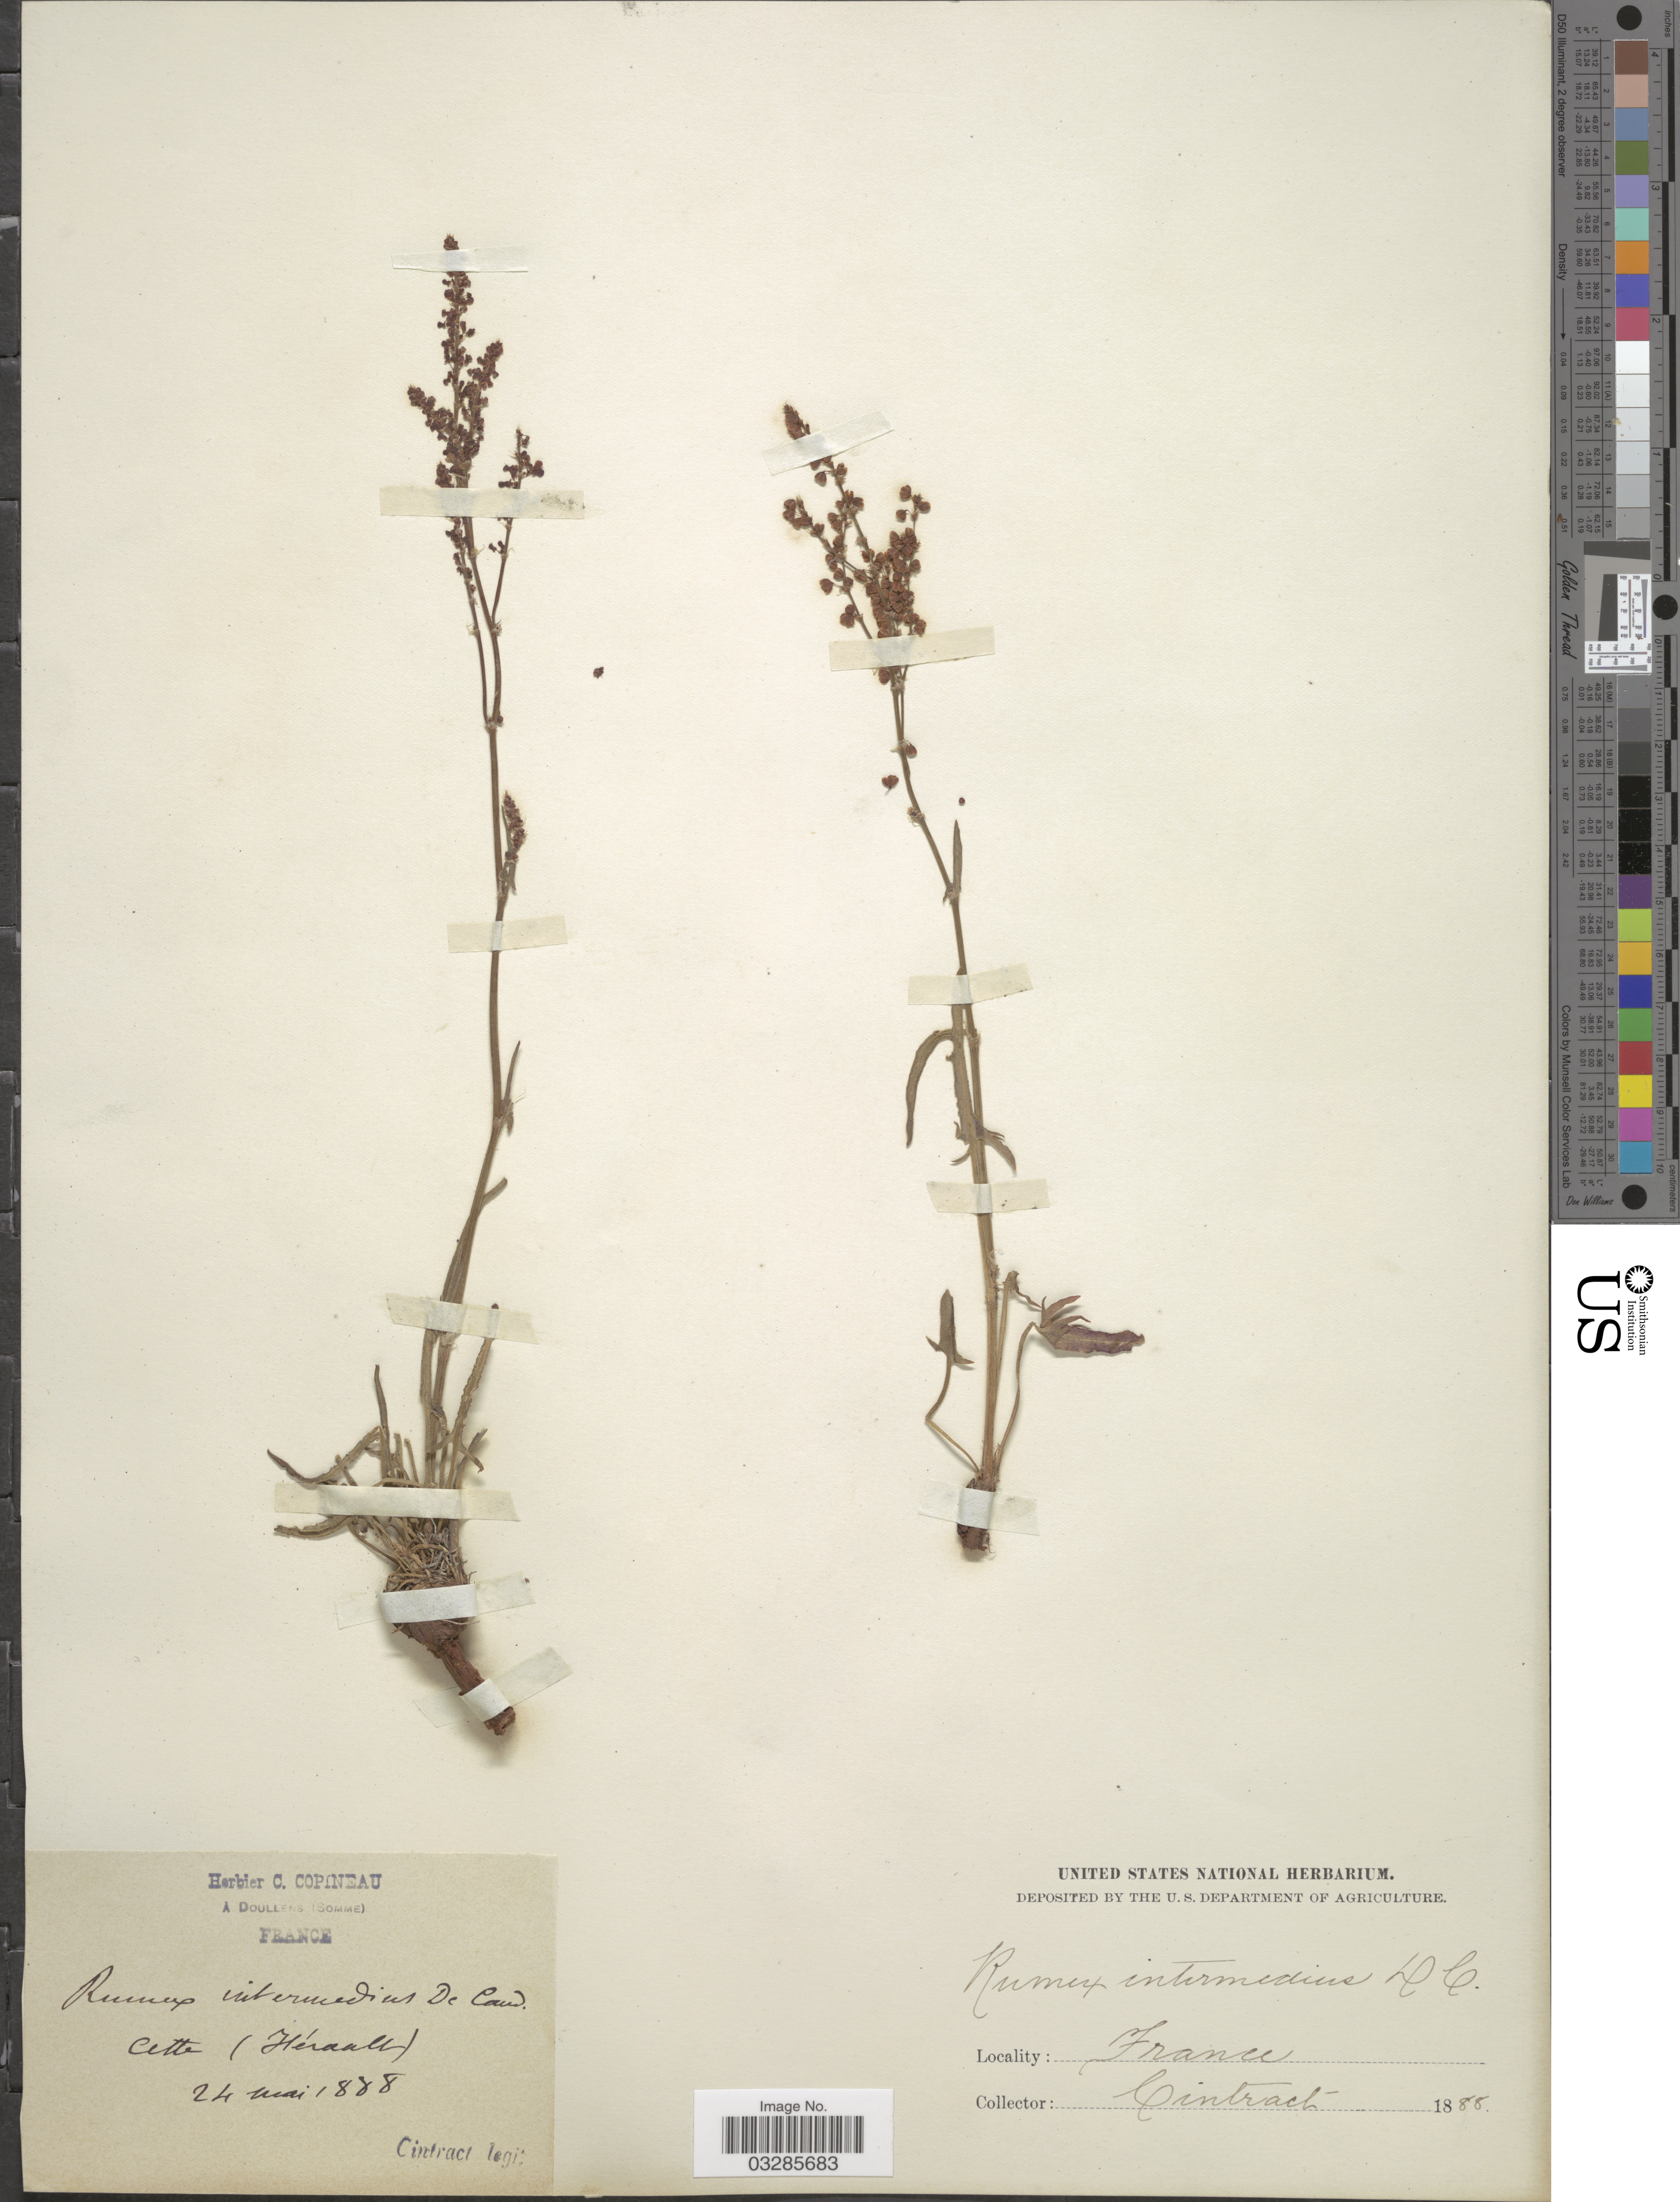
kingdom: Plantae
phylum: Tracheophyta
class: Magnoliopsida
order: Caryophyllales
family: Polygonaceae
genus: Rumex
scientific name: Rumex intermedius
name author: DC.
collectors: Cintract, --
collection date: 1888-05-24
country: France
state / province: Occitanie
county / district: Hérault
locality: Cette (Hérault).